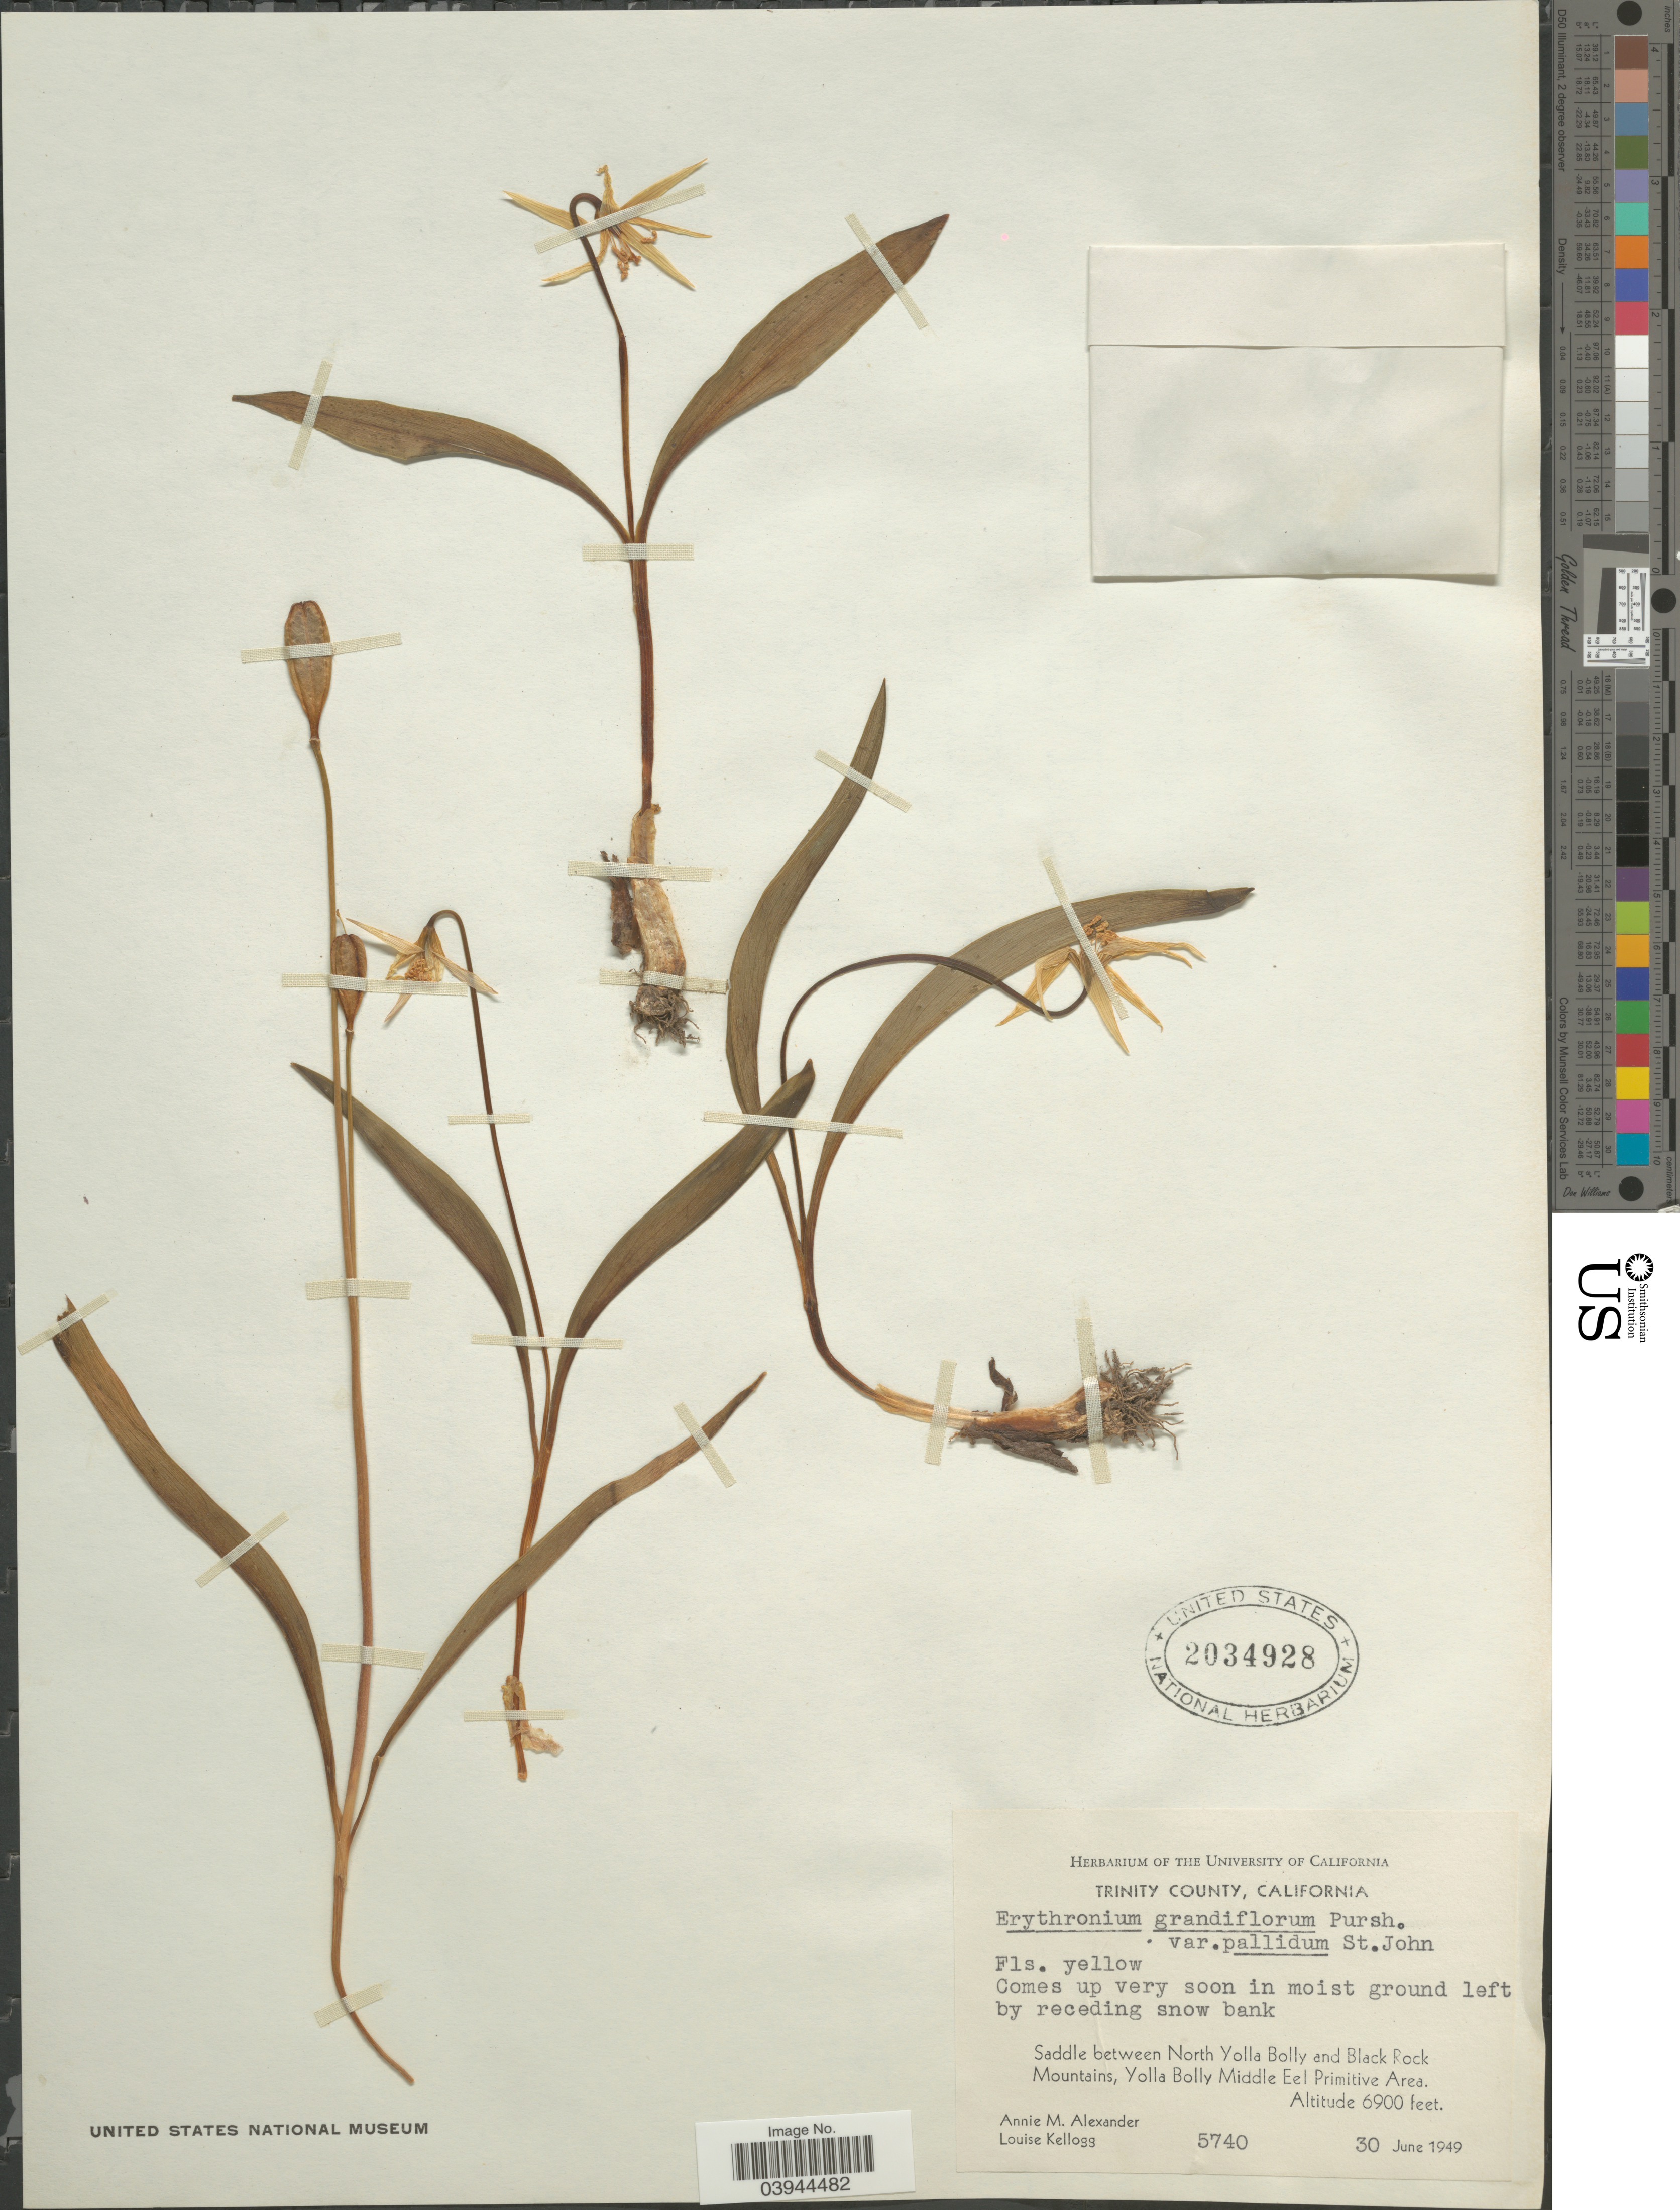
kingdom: Plantae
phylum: Tracheophyta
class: Liliopsida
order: Liliales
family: Liliaceae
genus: Erythronium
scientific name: Erythronium grandiflorum var. pallidum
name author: H. St. John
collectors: A. M. Alexander & L. Kellogg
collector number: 5740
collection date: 1949-06-30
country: United States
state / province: California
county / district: Trinity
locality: Trinity County. Saddle between North Yolla Bolly and Black Rock Mountains, Yolla Bolly Middle Eel Primitive Area.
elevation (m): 2103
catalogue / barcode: US 2034928